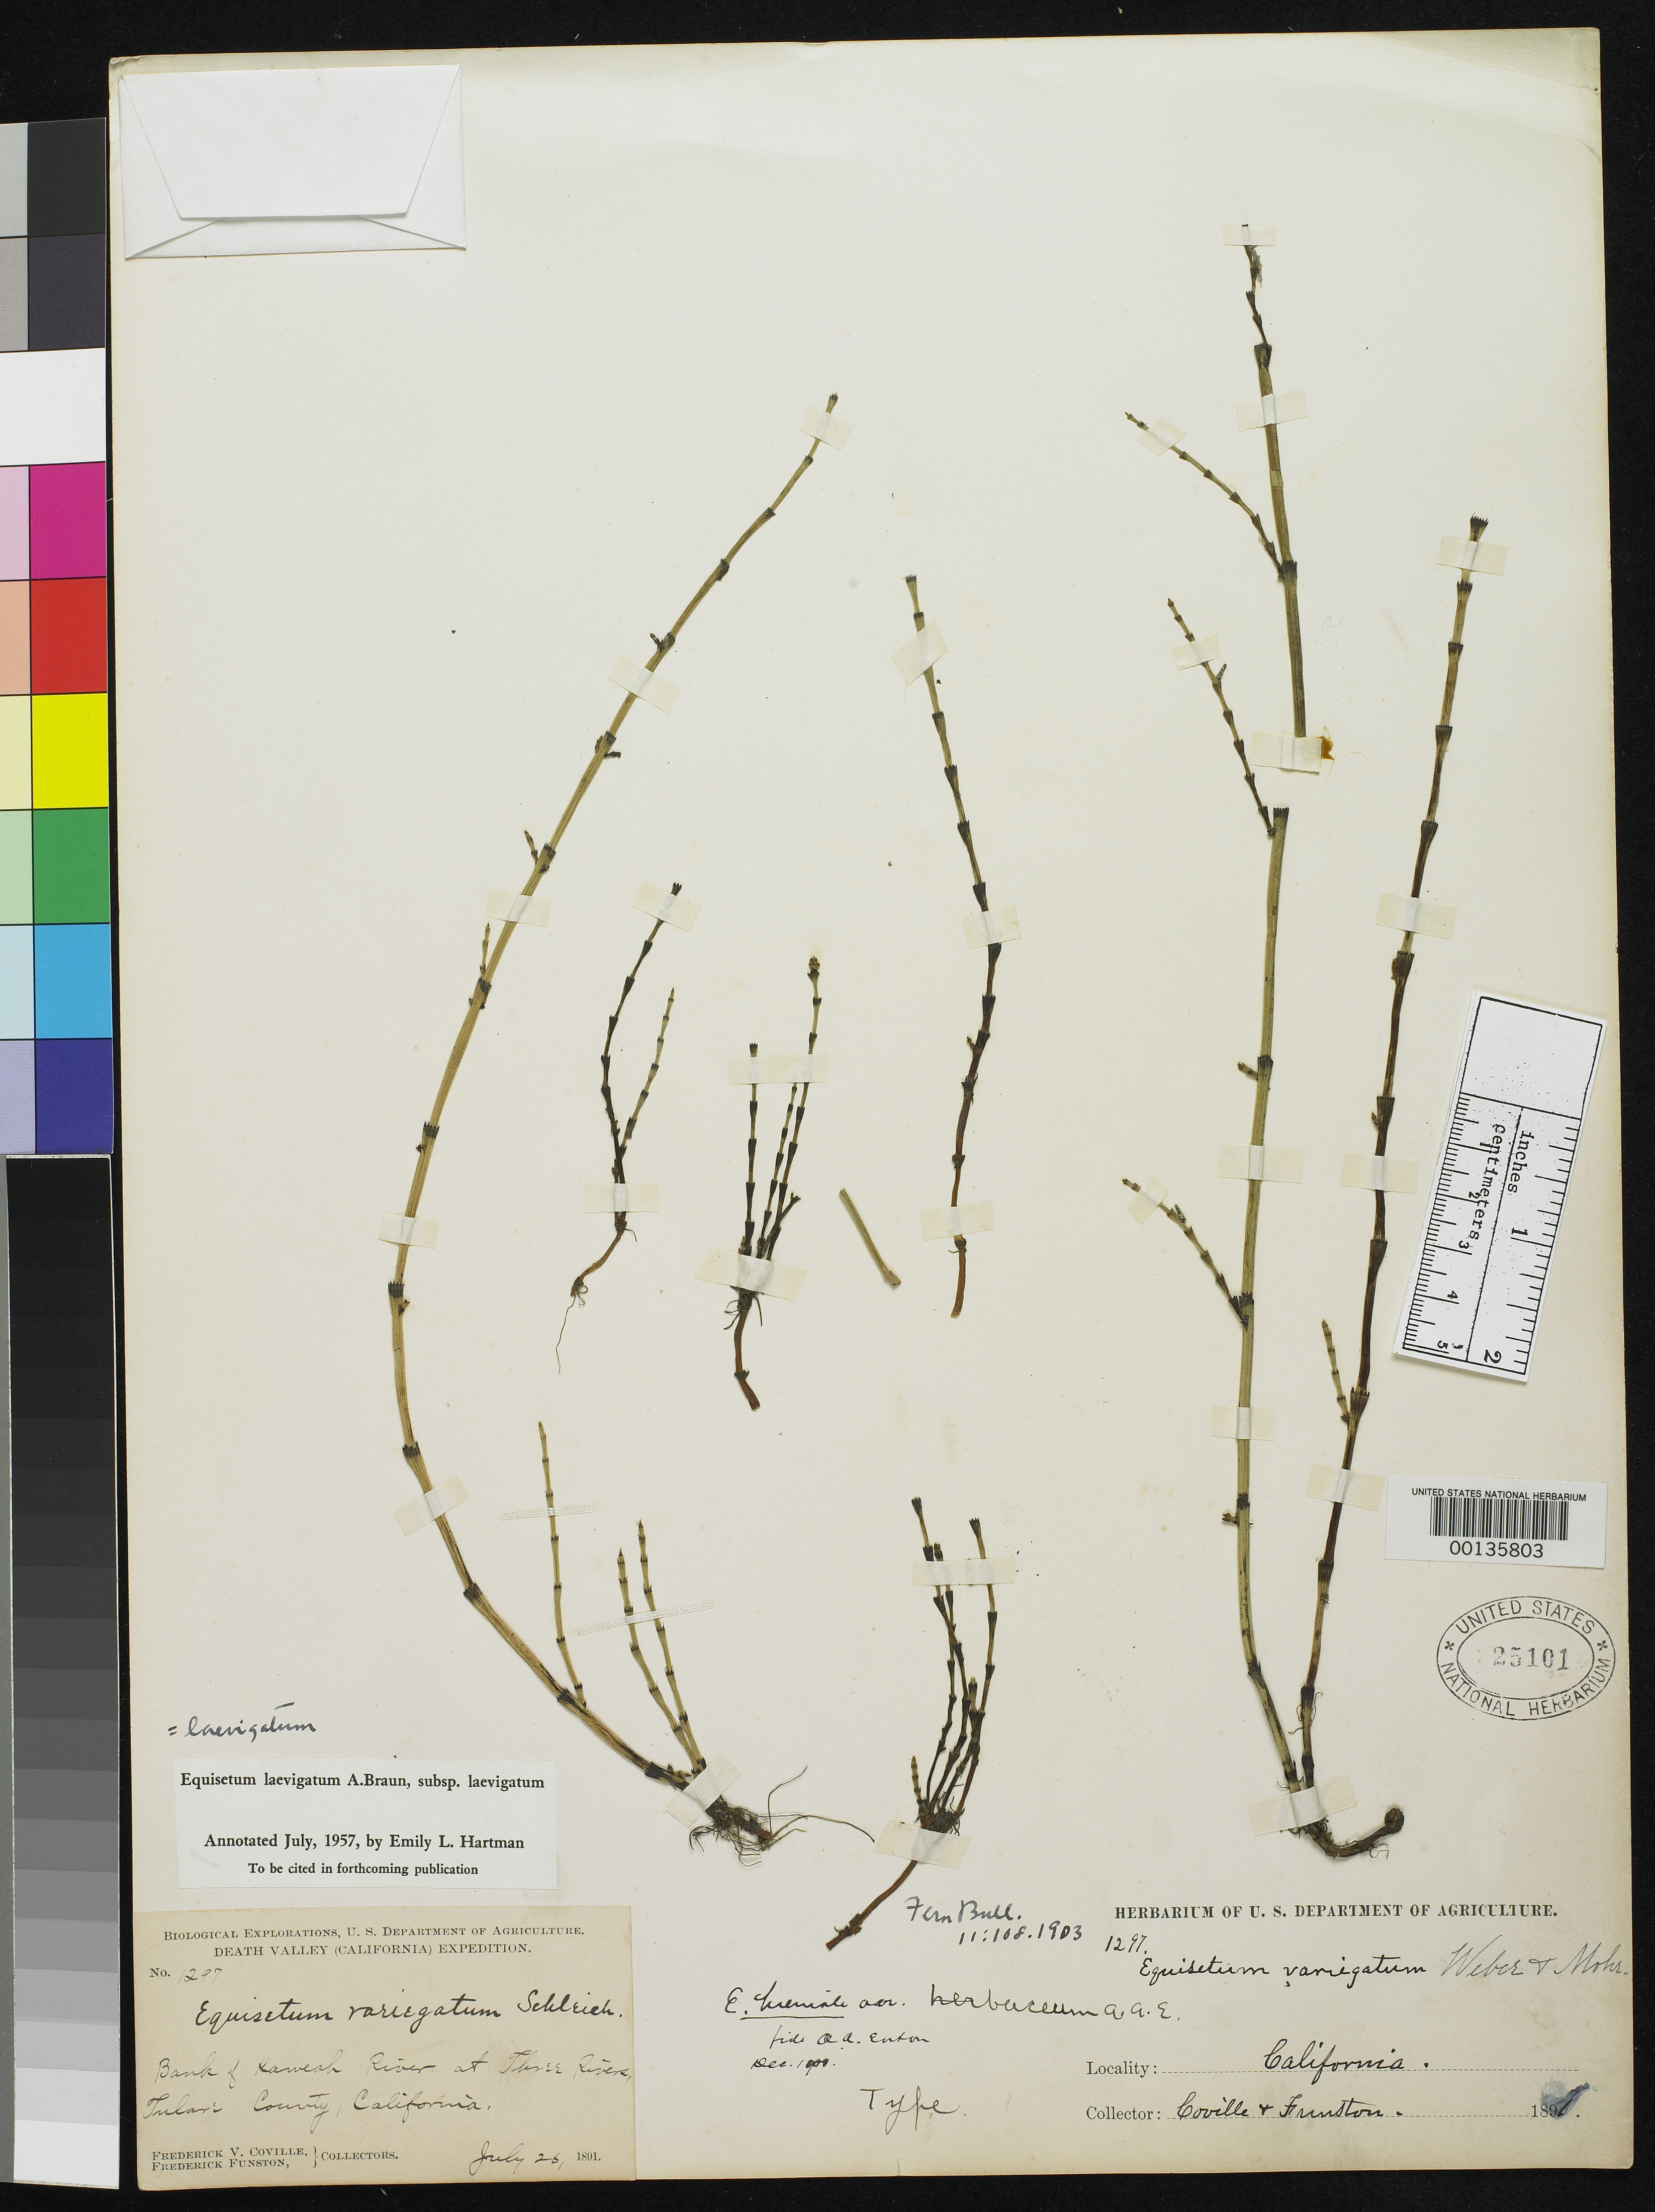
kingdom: Plantae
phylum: Tracheophyta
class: Polypodiopsida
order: Equisetales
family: Equisetaceae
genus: Equisetum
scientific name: Equisetum hyemale var. herbaceum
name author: A.A. Eaton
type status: Holotype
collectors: F. V. Coville & F. Funston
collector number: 1297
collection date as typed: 20 Jul 1891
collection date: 1891-07-20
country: United States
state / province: California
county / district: Tulare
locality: Bank of Ranch River at Tulare River.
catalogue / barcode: US 25101